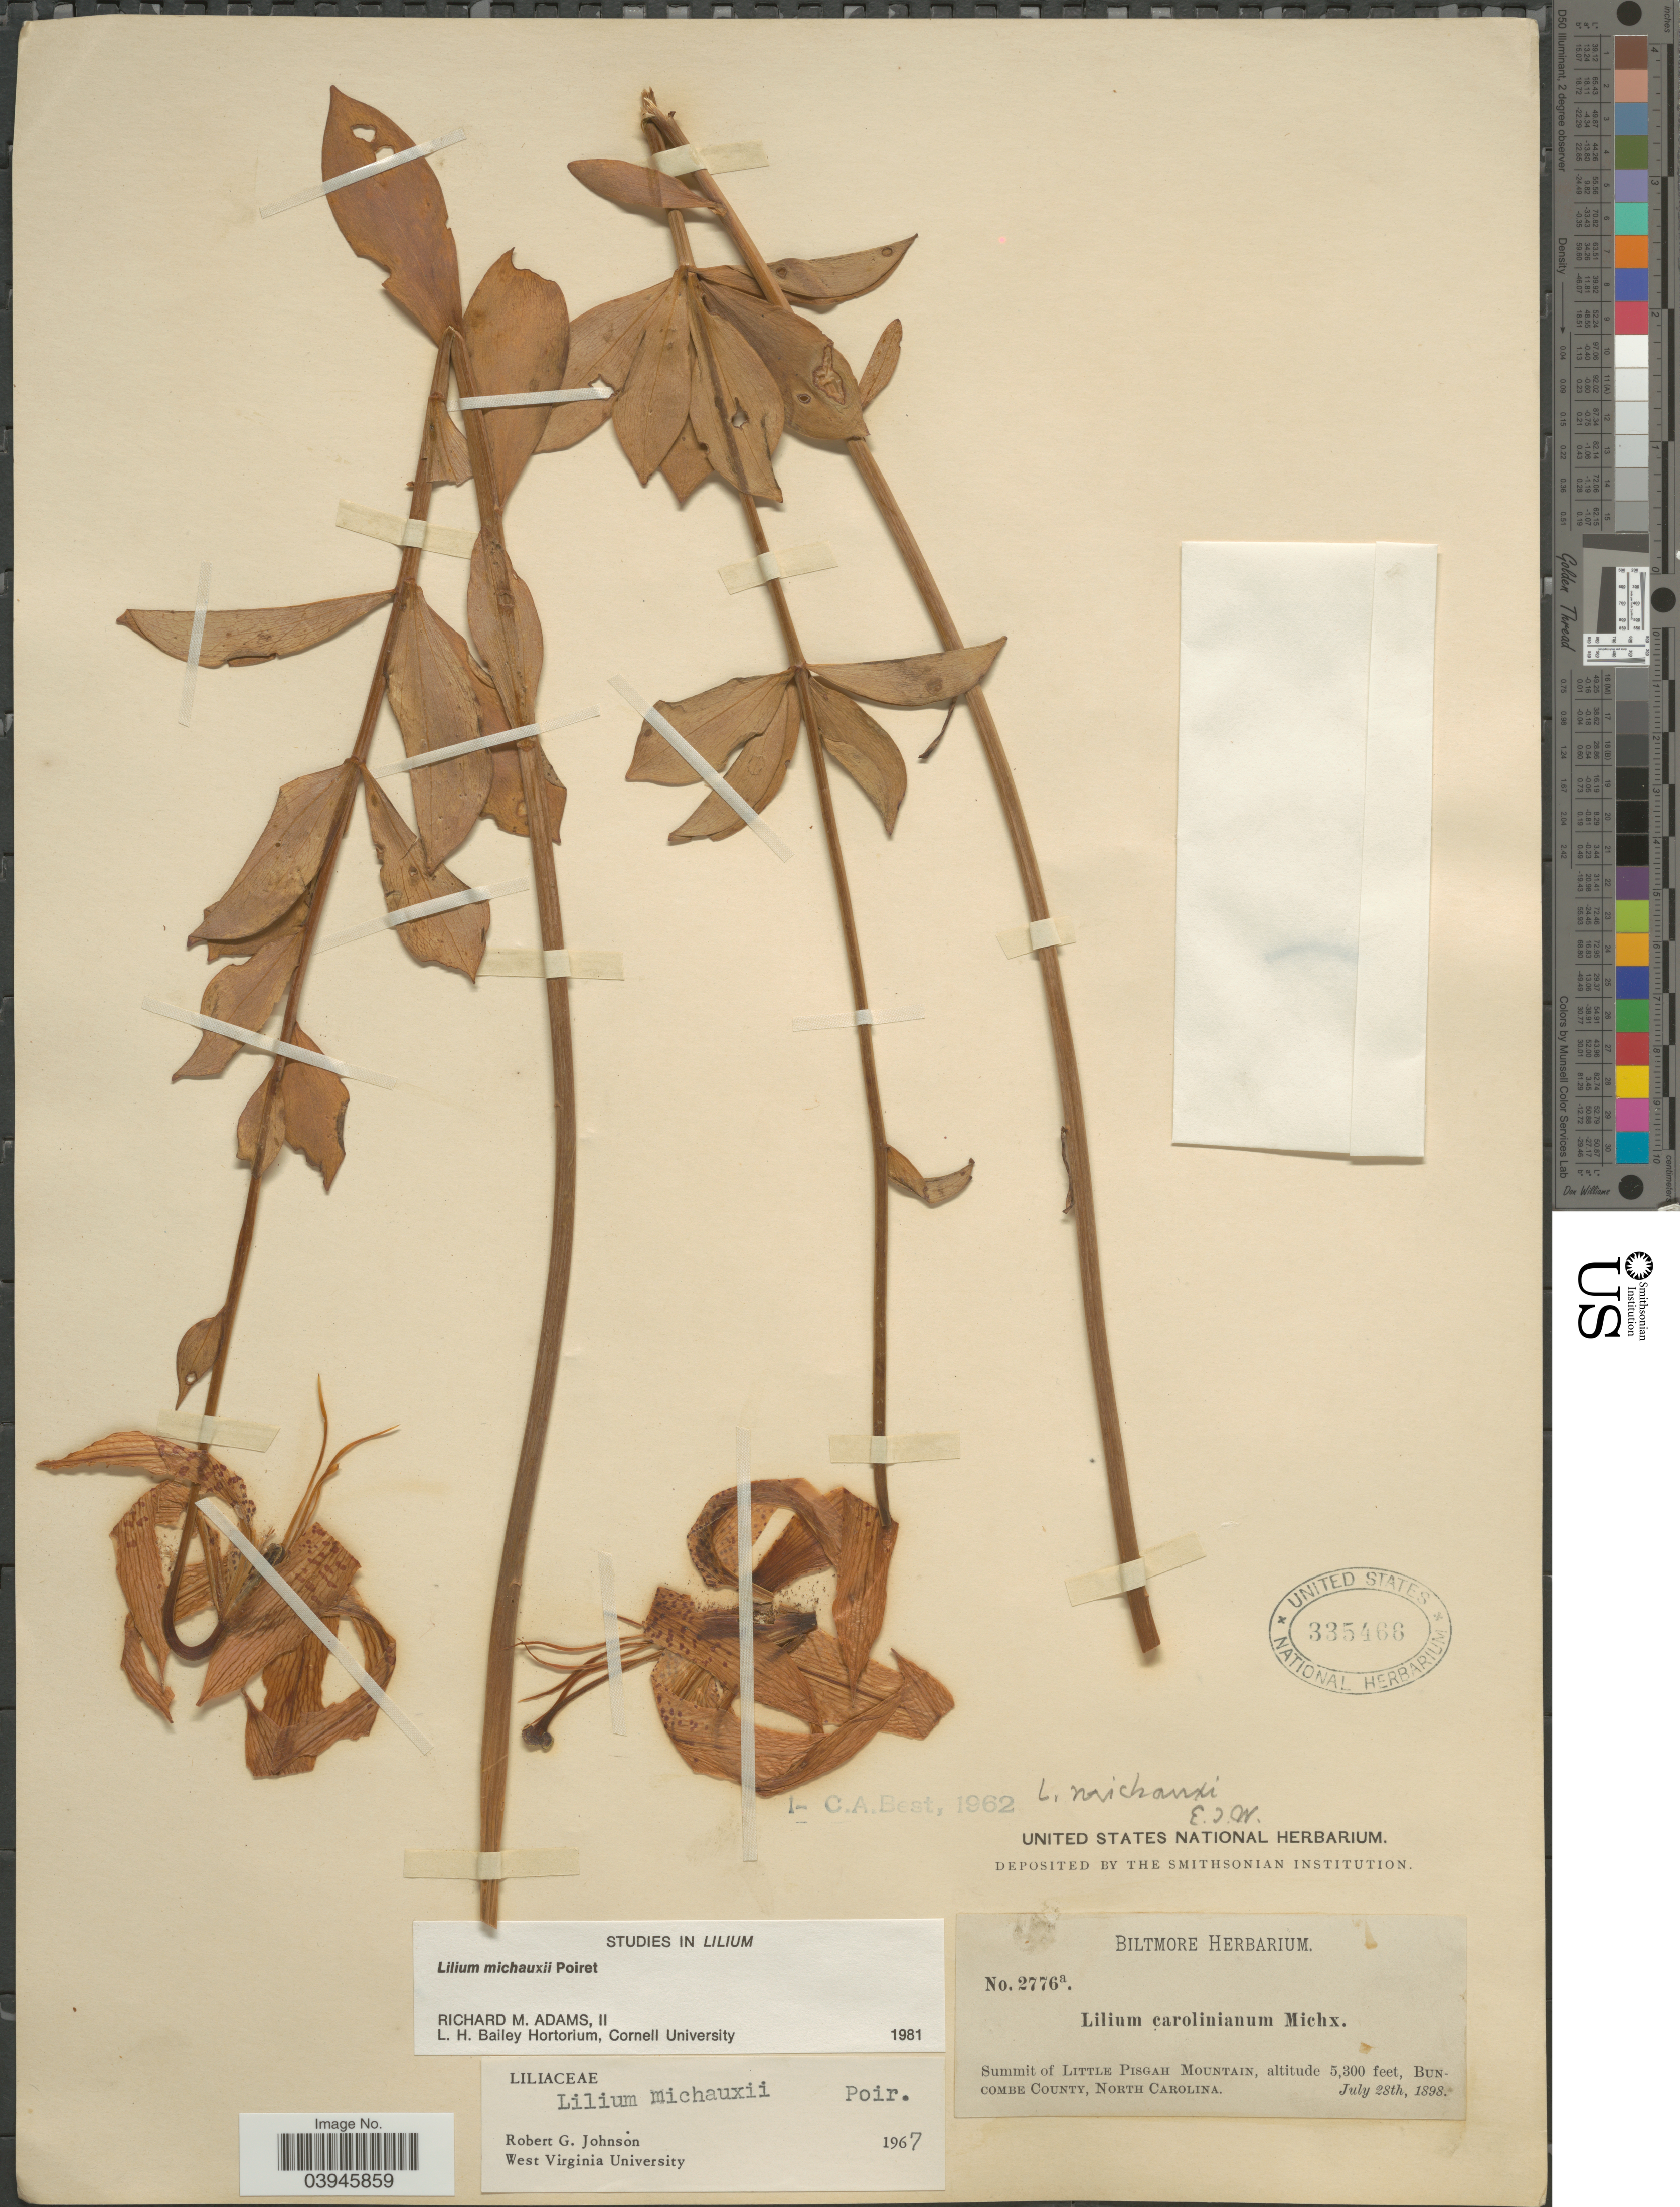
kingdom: Plantae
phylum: Tracheophyta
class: Liliopsida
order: Liliales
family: Liliaceae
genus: Lilium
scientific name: Lilium michauxii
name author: Poir.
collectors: ex herb. Biltmore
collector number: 2776a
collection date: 1898-07-28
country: United States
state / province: North Carolina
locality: Summit of Little Pisgah Mountain. Buncombe County.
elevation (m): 1615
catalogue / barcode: US 335466